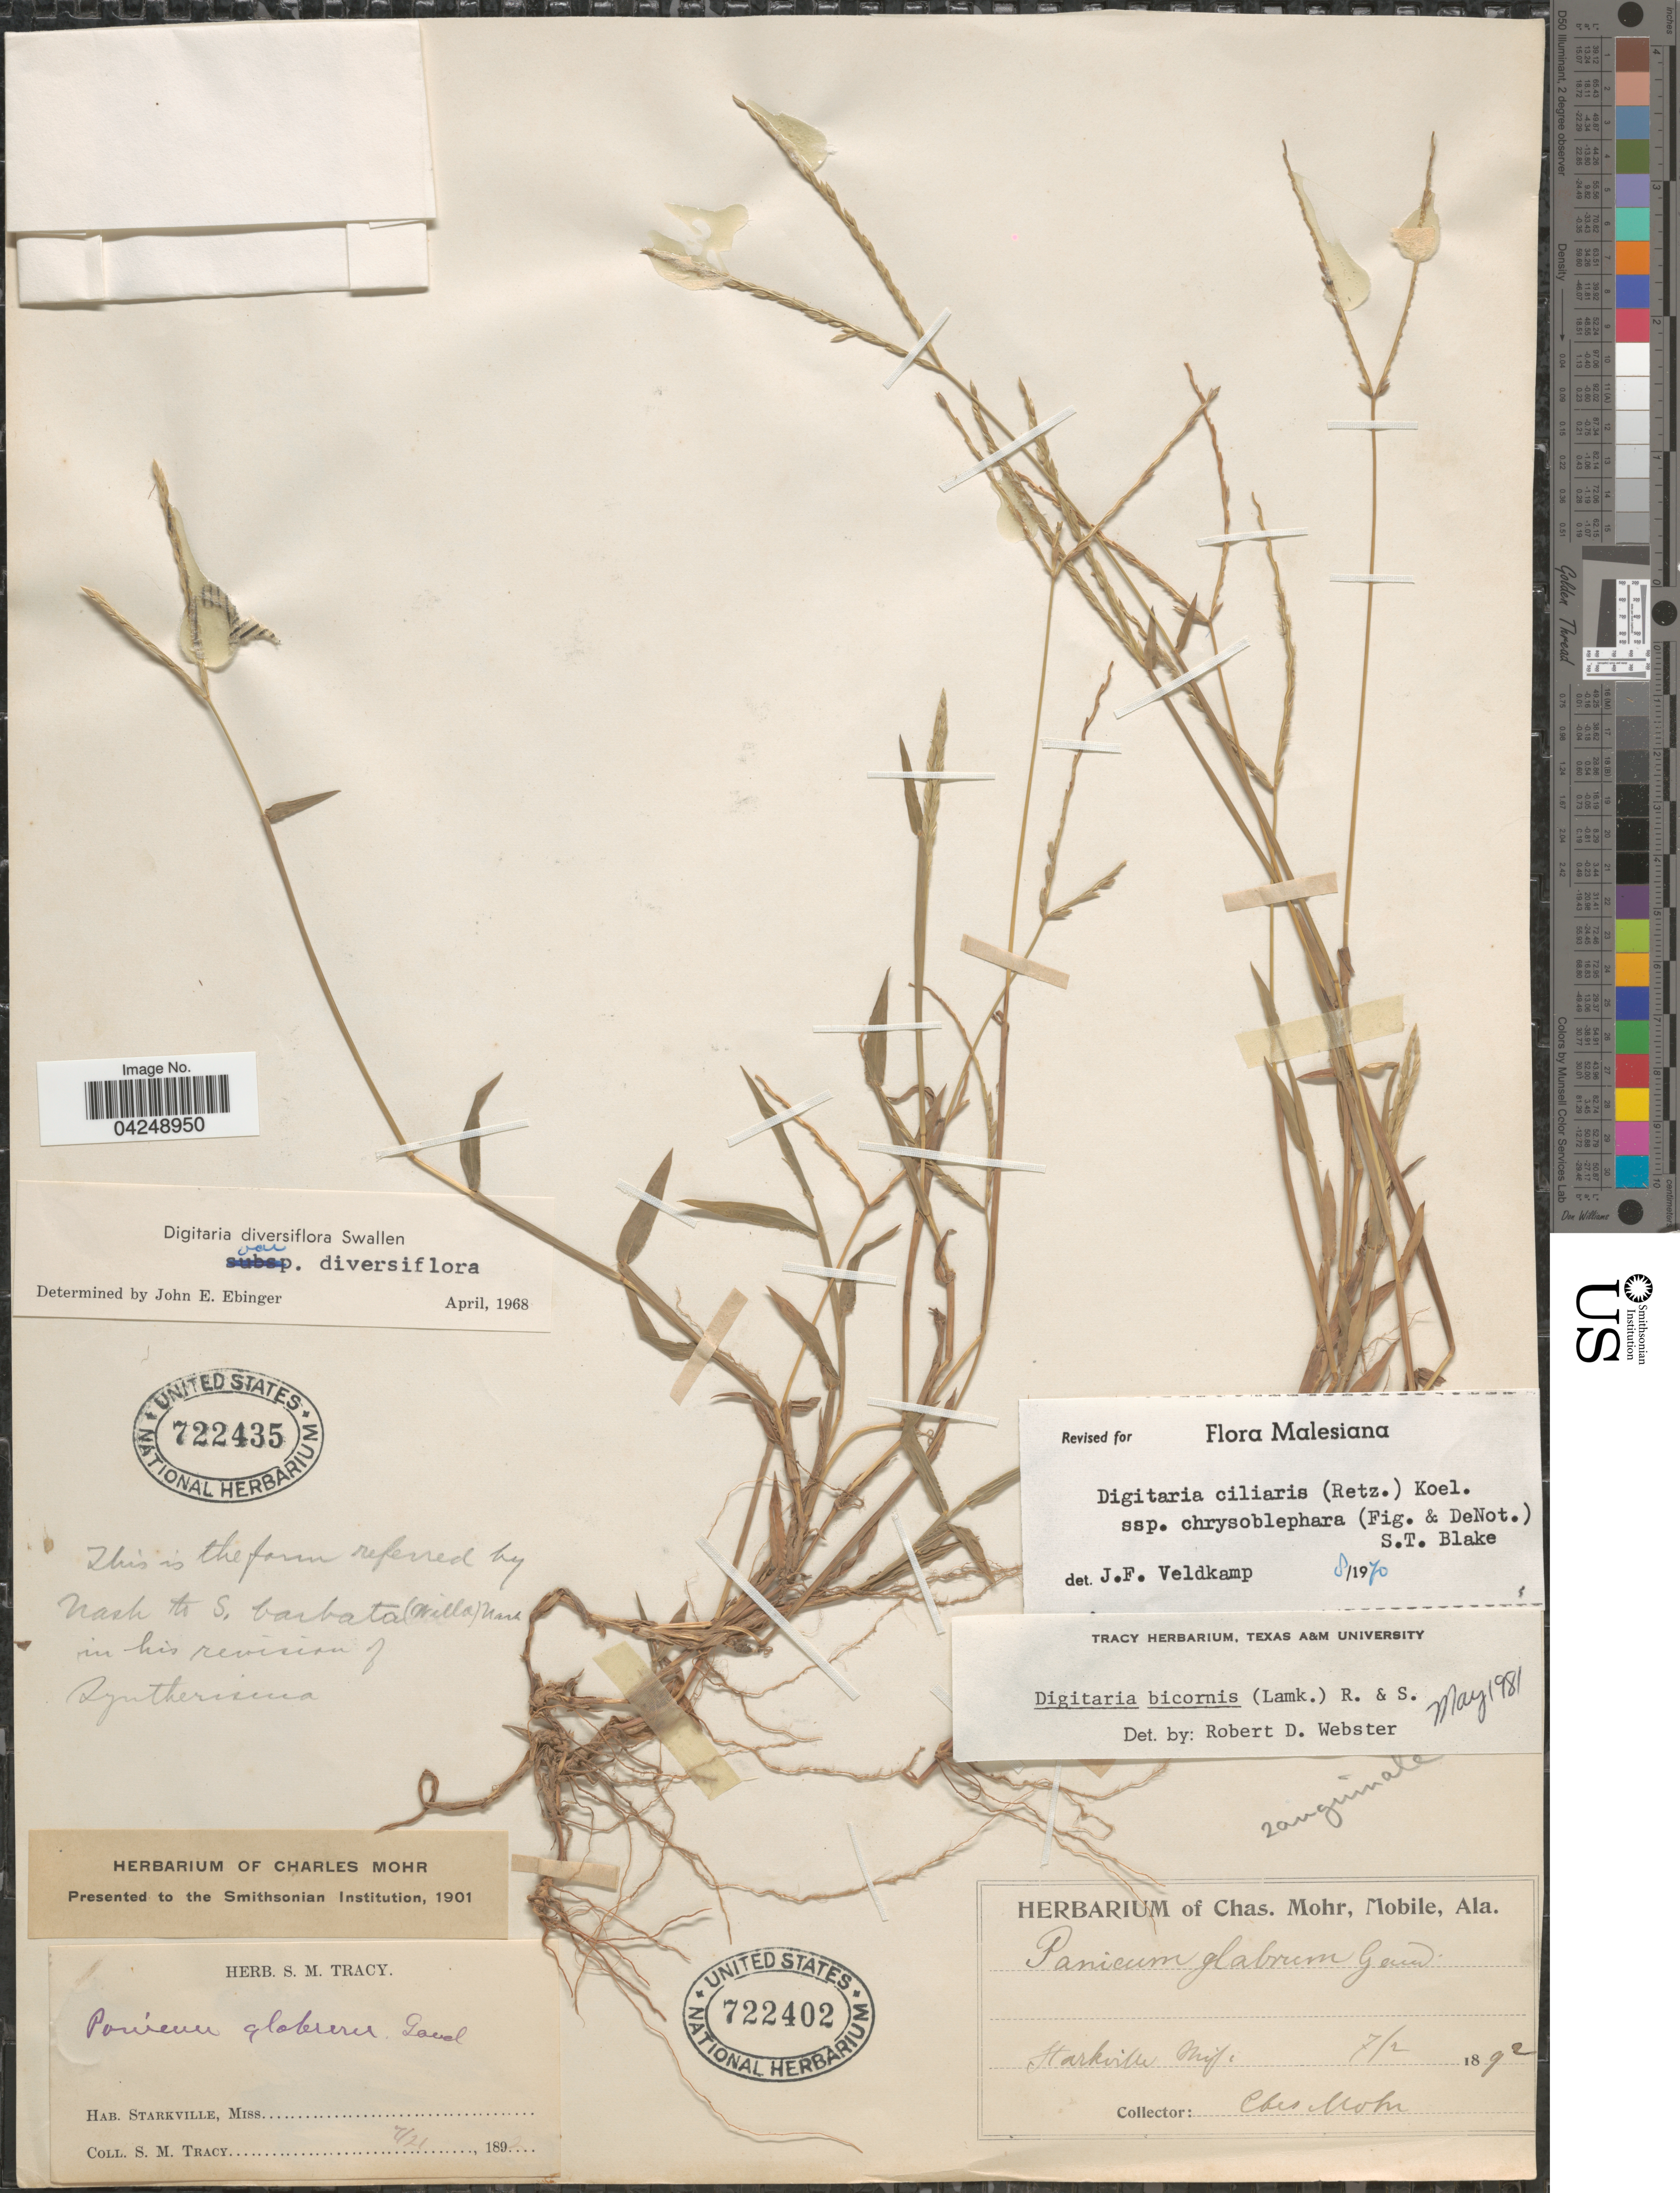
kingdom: Plantae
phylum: Tracheophyta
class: Liliopsida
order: Poales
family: Poaceae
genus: Digitaria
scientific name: Digitaria bicornis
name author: (Lam.) Roem. & Schult.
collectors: S. M. Tracy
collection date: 1892-07-21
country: United States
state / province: Mississippi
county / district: Oktibbeha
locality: Starkville.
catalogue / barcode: US 722435